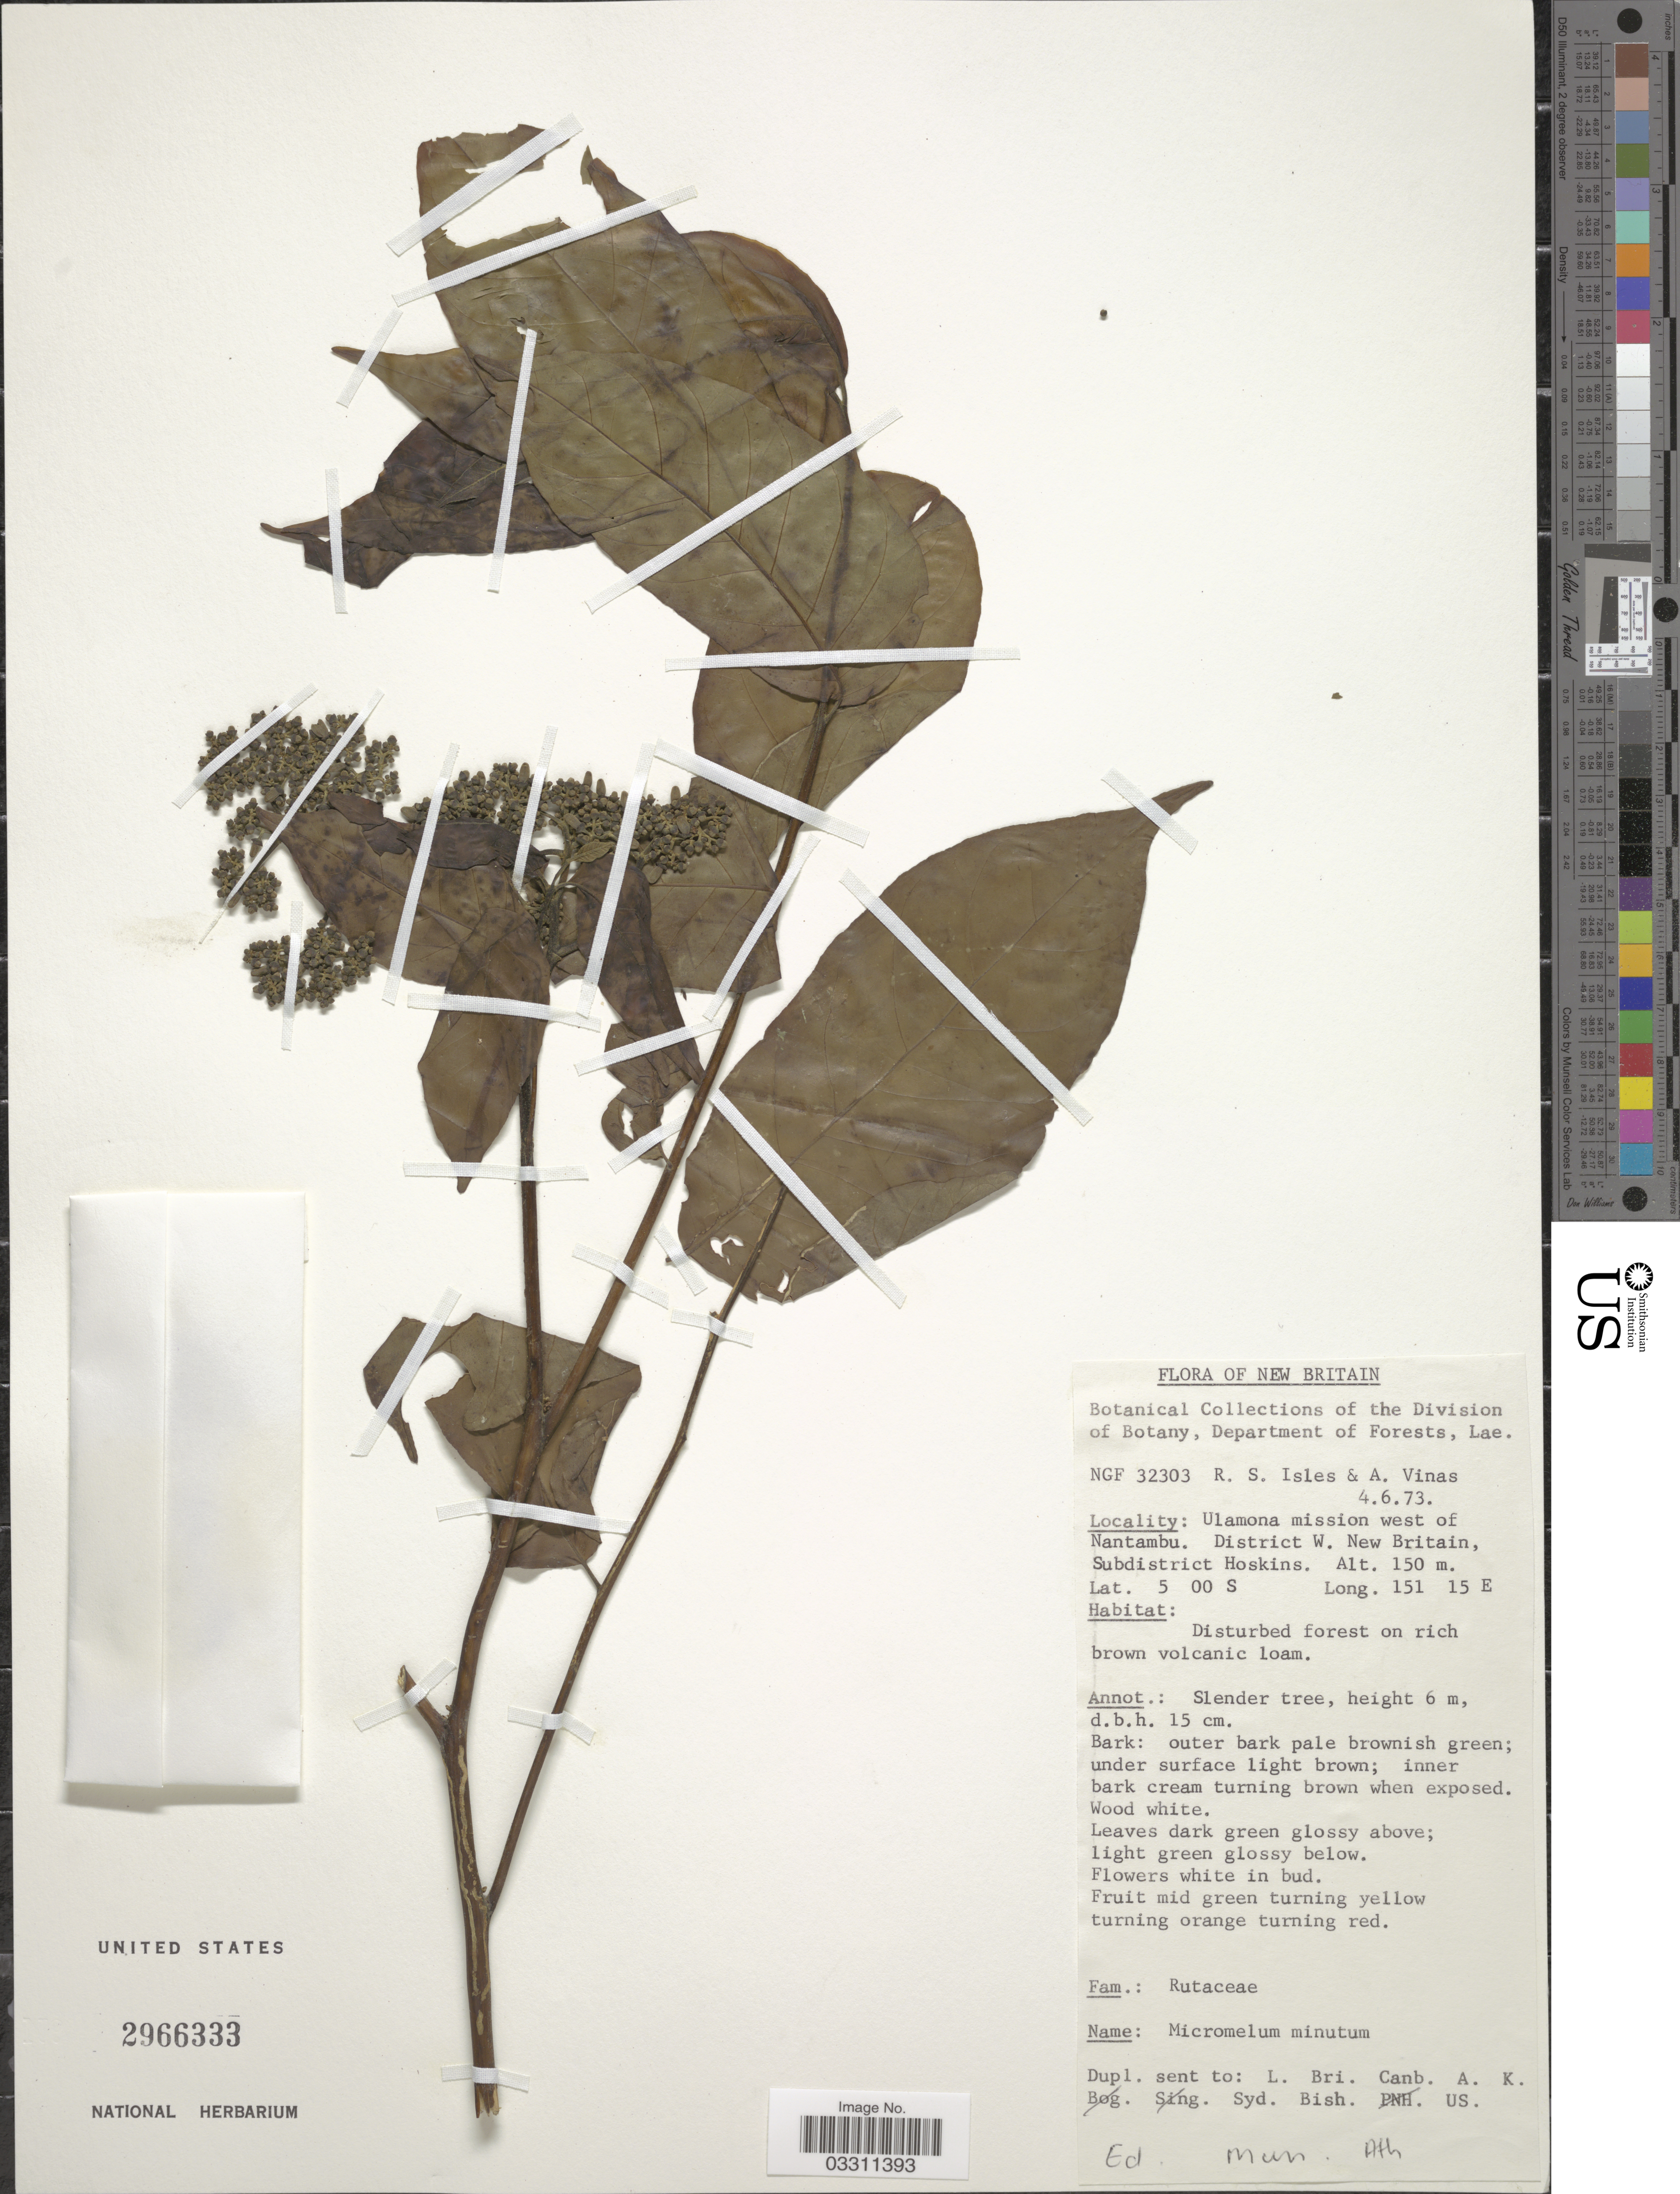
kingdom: Plantae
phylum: Tracheophyta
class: Magnoliopsida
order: Sapindales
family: Rutaceae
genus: Micromelum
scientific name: Micromelum minutum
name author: (G. Forst.) Wight & Arn.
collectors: R. Isles & A. Vinas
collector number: NGF 32303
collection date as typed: Transcribed d/m/y: 4/6/73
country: Papua New Guinea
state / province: West New Britain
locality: New Britain. Ulamona mission west of Nantambu. District W. New Britain, Subdistrict Hoskins.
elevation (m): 150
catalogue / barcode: US 2966333